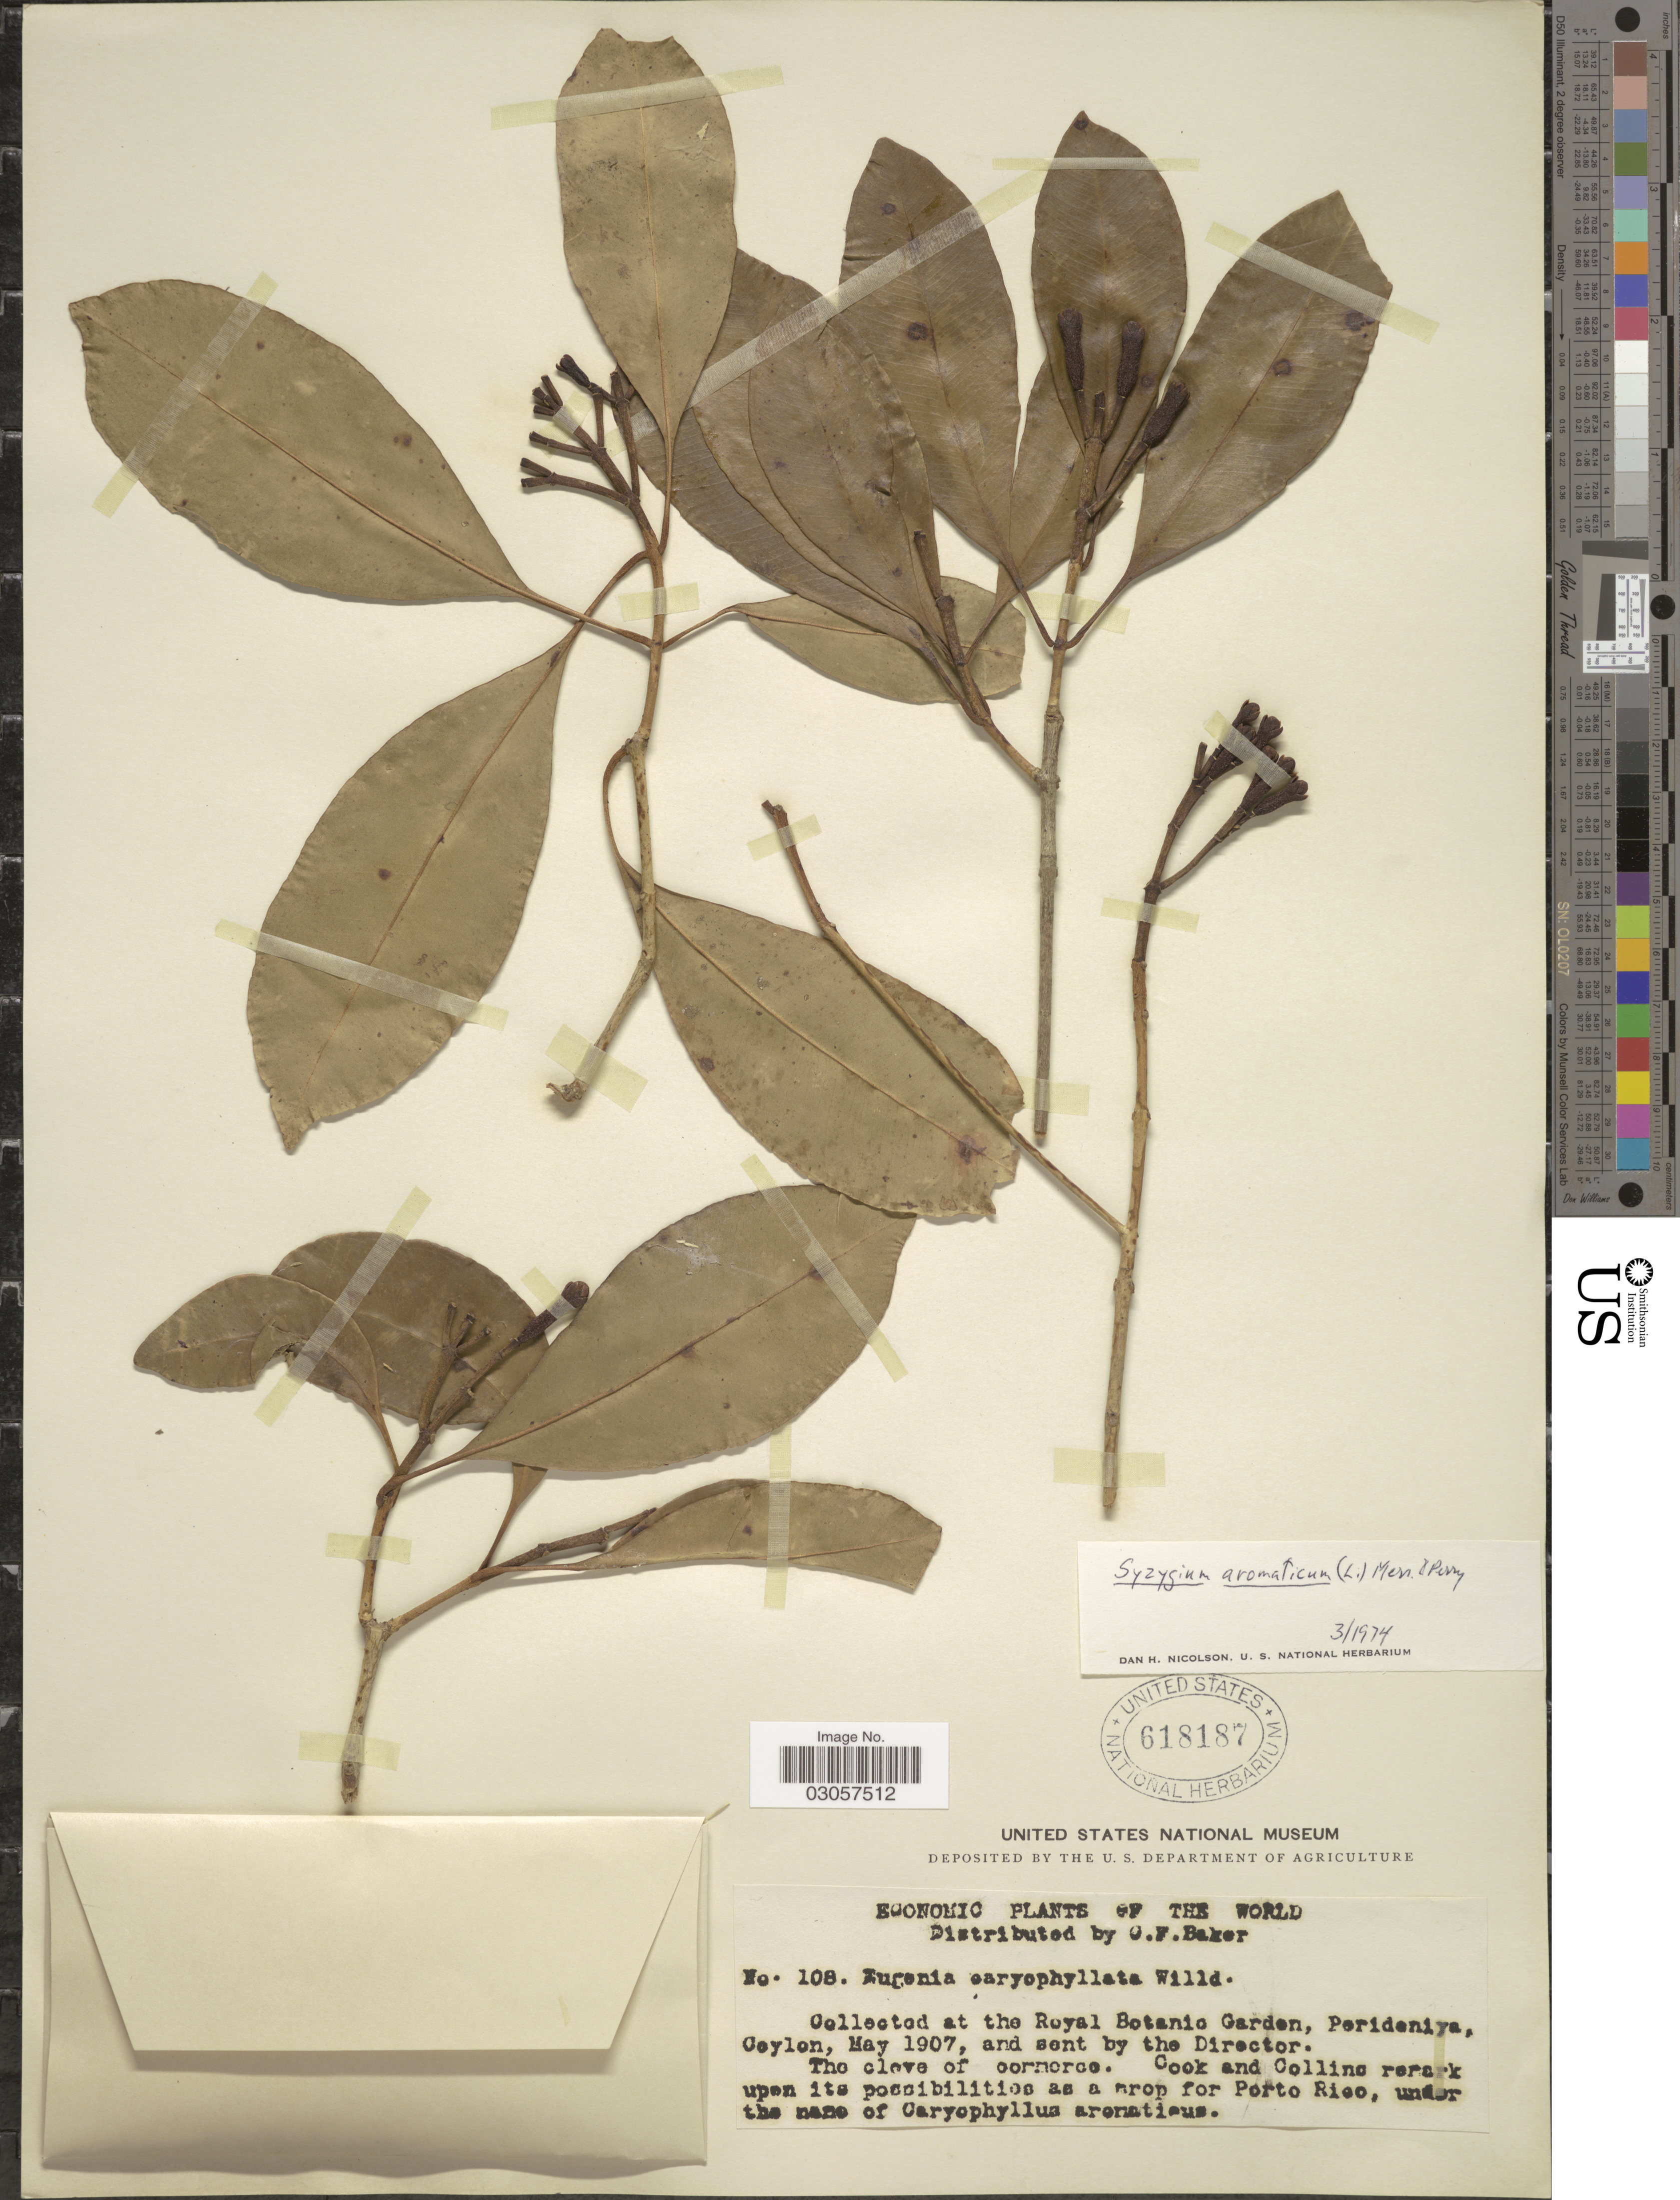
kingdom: Plantae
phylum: Tracheophyta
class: Magnoliopsida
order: Myrtales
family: Myrtaceae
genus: Syzygium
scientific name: Syzygium aromaticum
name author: (L.) Merr. & L.M. Perry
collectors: O. F. Baker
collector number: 108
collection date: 1907-05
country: Sri Lanka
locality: At the Royal Botanic Garden, Perideniya, Ceylon.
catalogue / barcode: US 618187